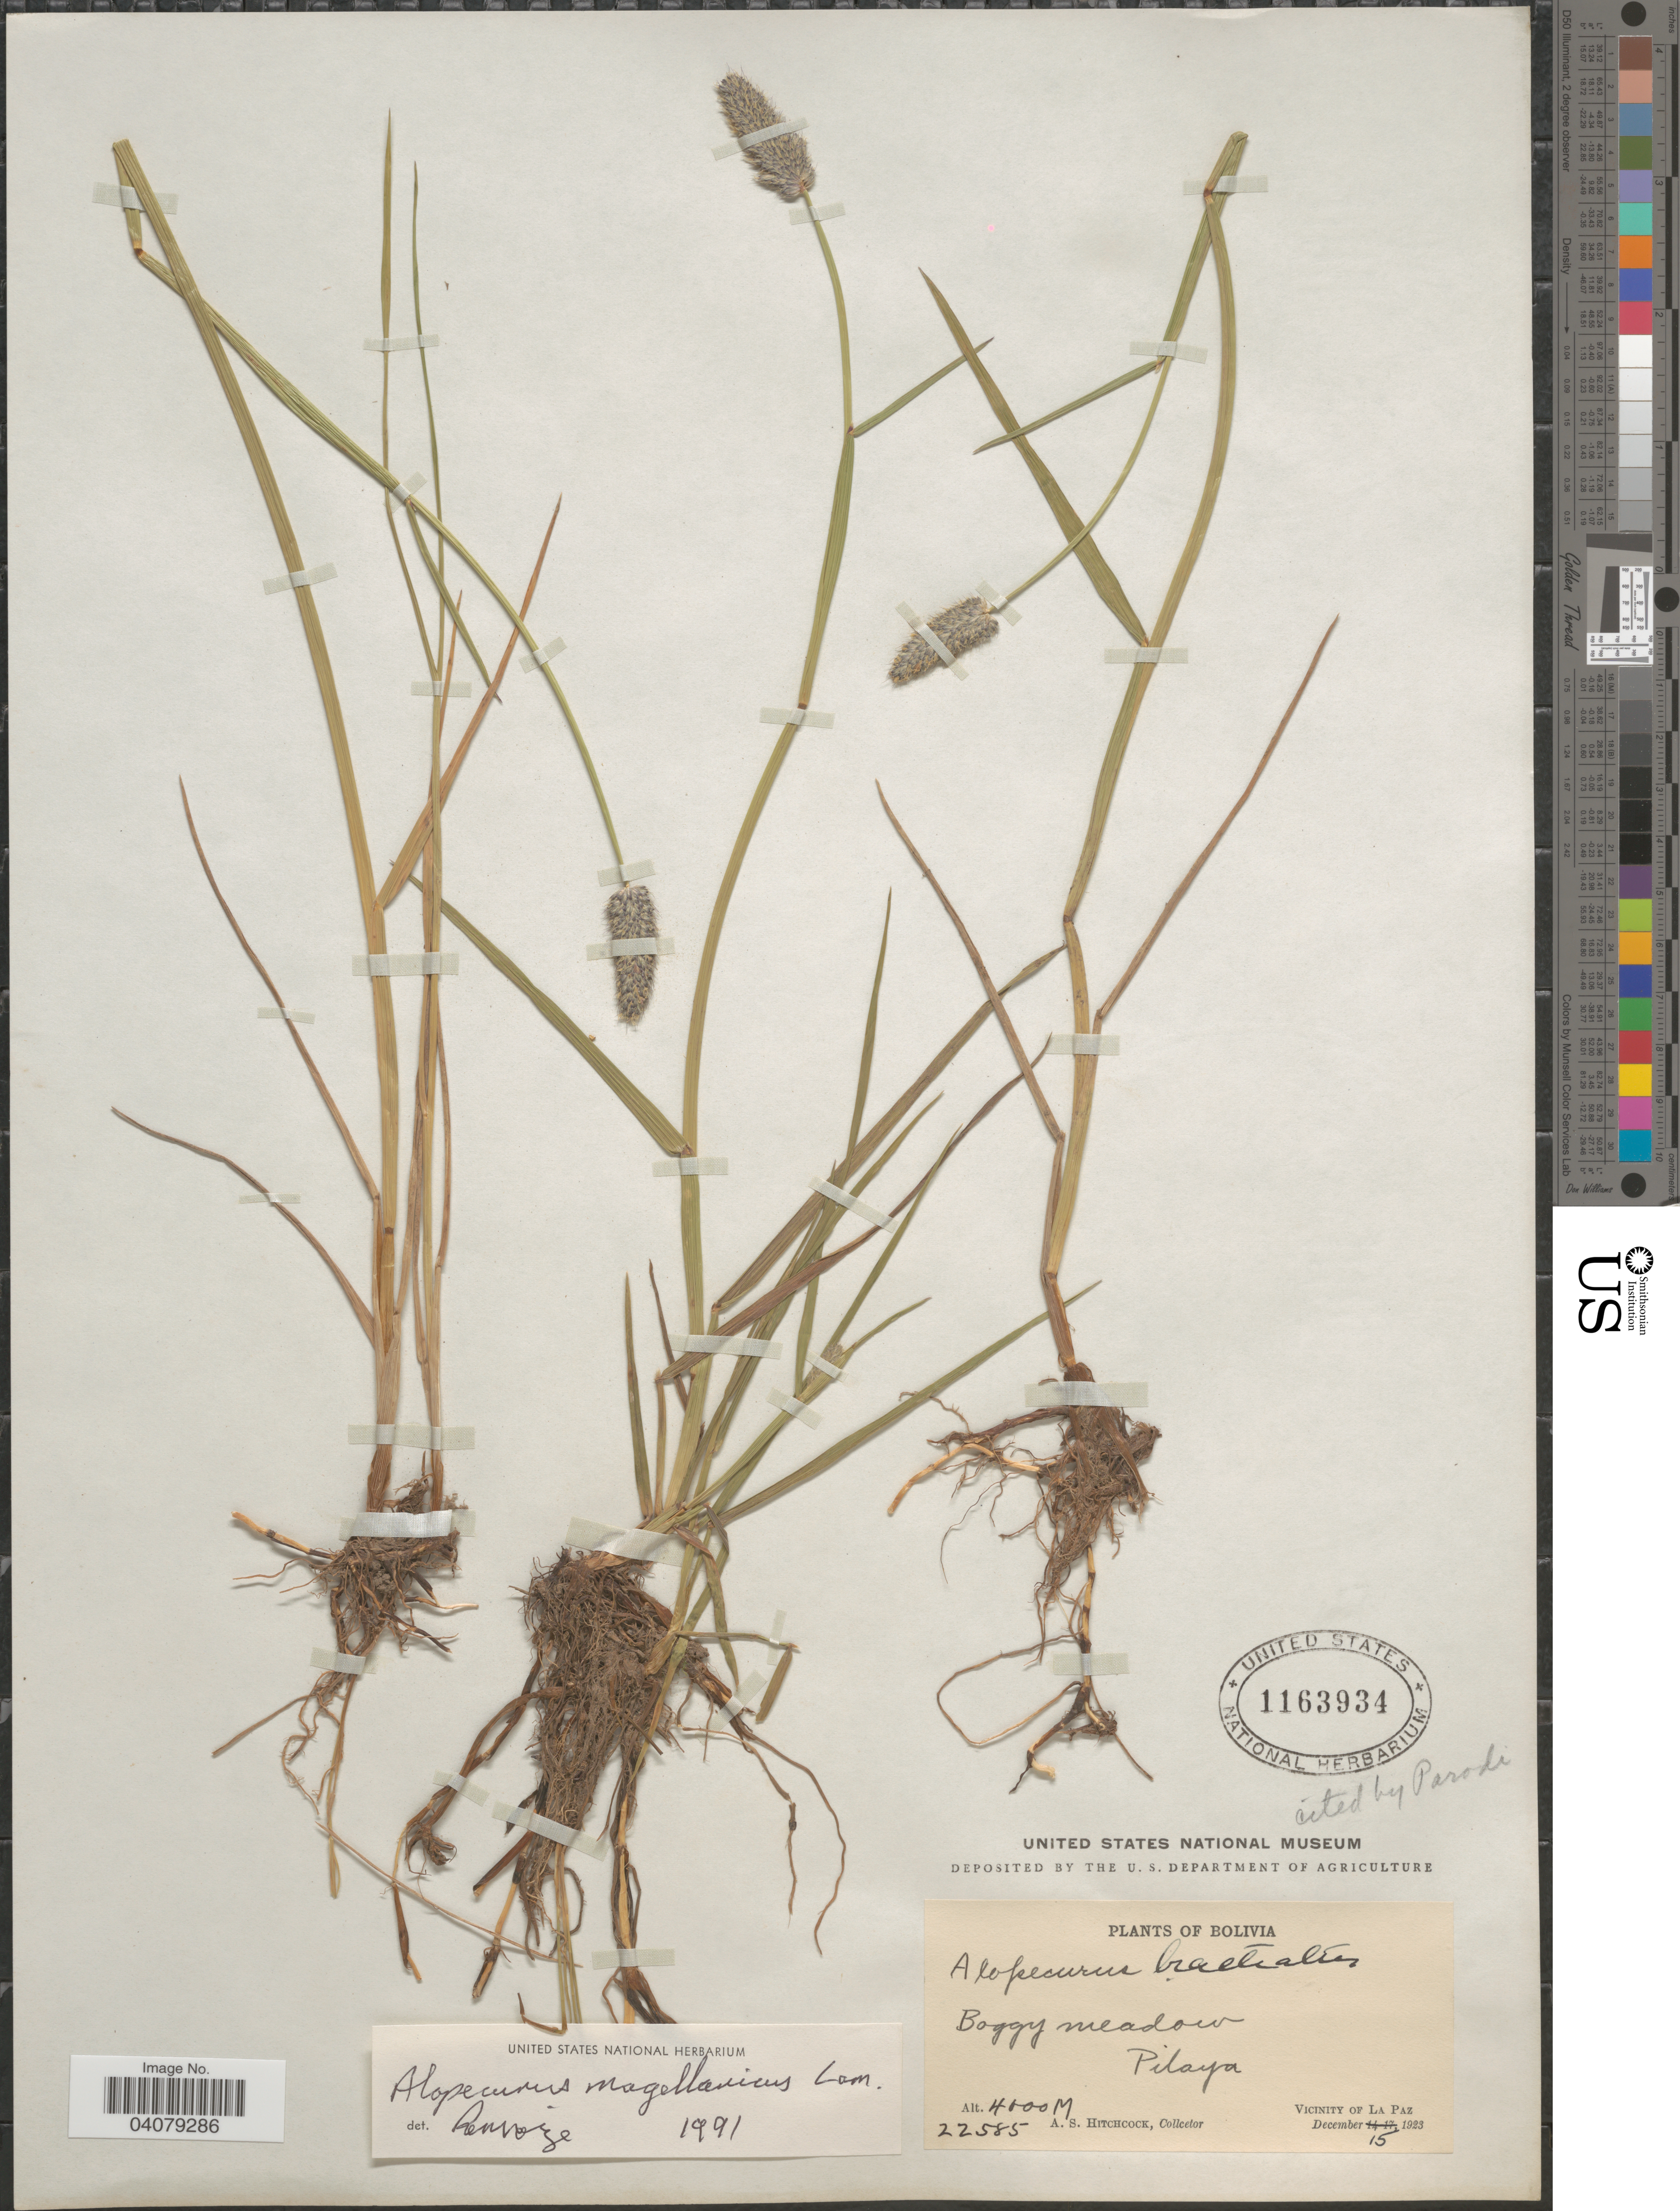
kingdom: Plantae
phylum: Tracheophyta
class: Liliopsida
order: Poales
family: Poaceae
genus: Alopecurus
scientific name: Alopecurus magellanicus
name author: Lam.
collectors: A. S. Hitchcock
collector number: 22585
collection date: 1923-12-15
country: Bolivia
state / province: La Paz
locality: Boggy meadow, Pilaya. Vicinity of La Paz.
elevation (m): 4000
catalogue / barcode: US 1163934